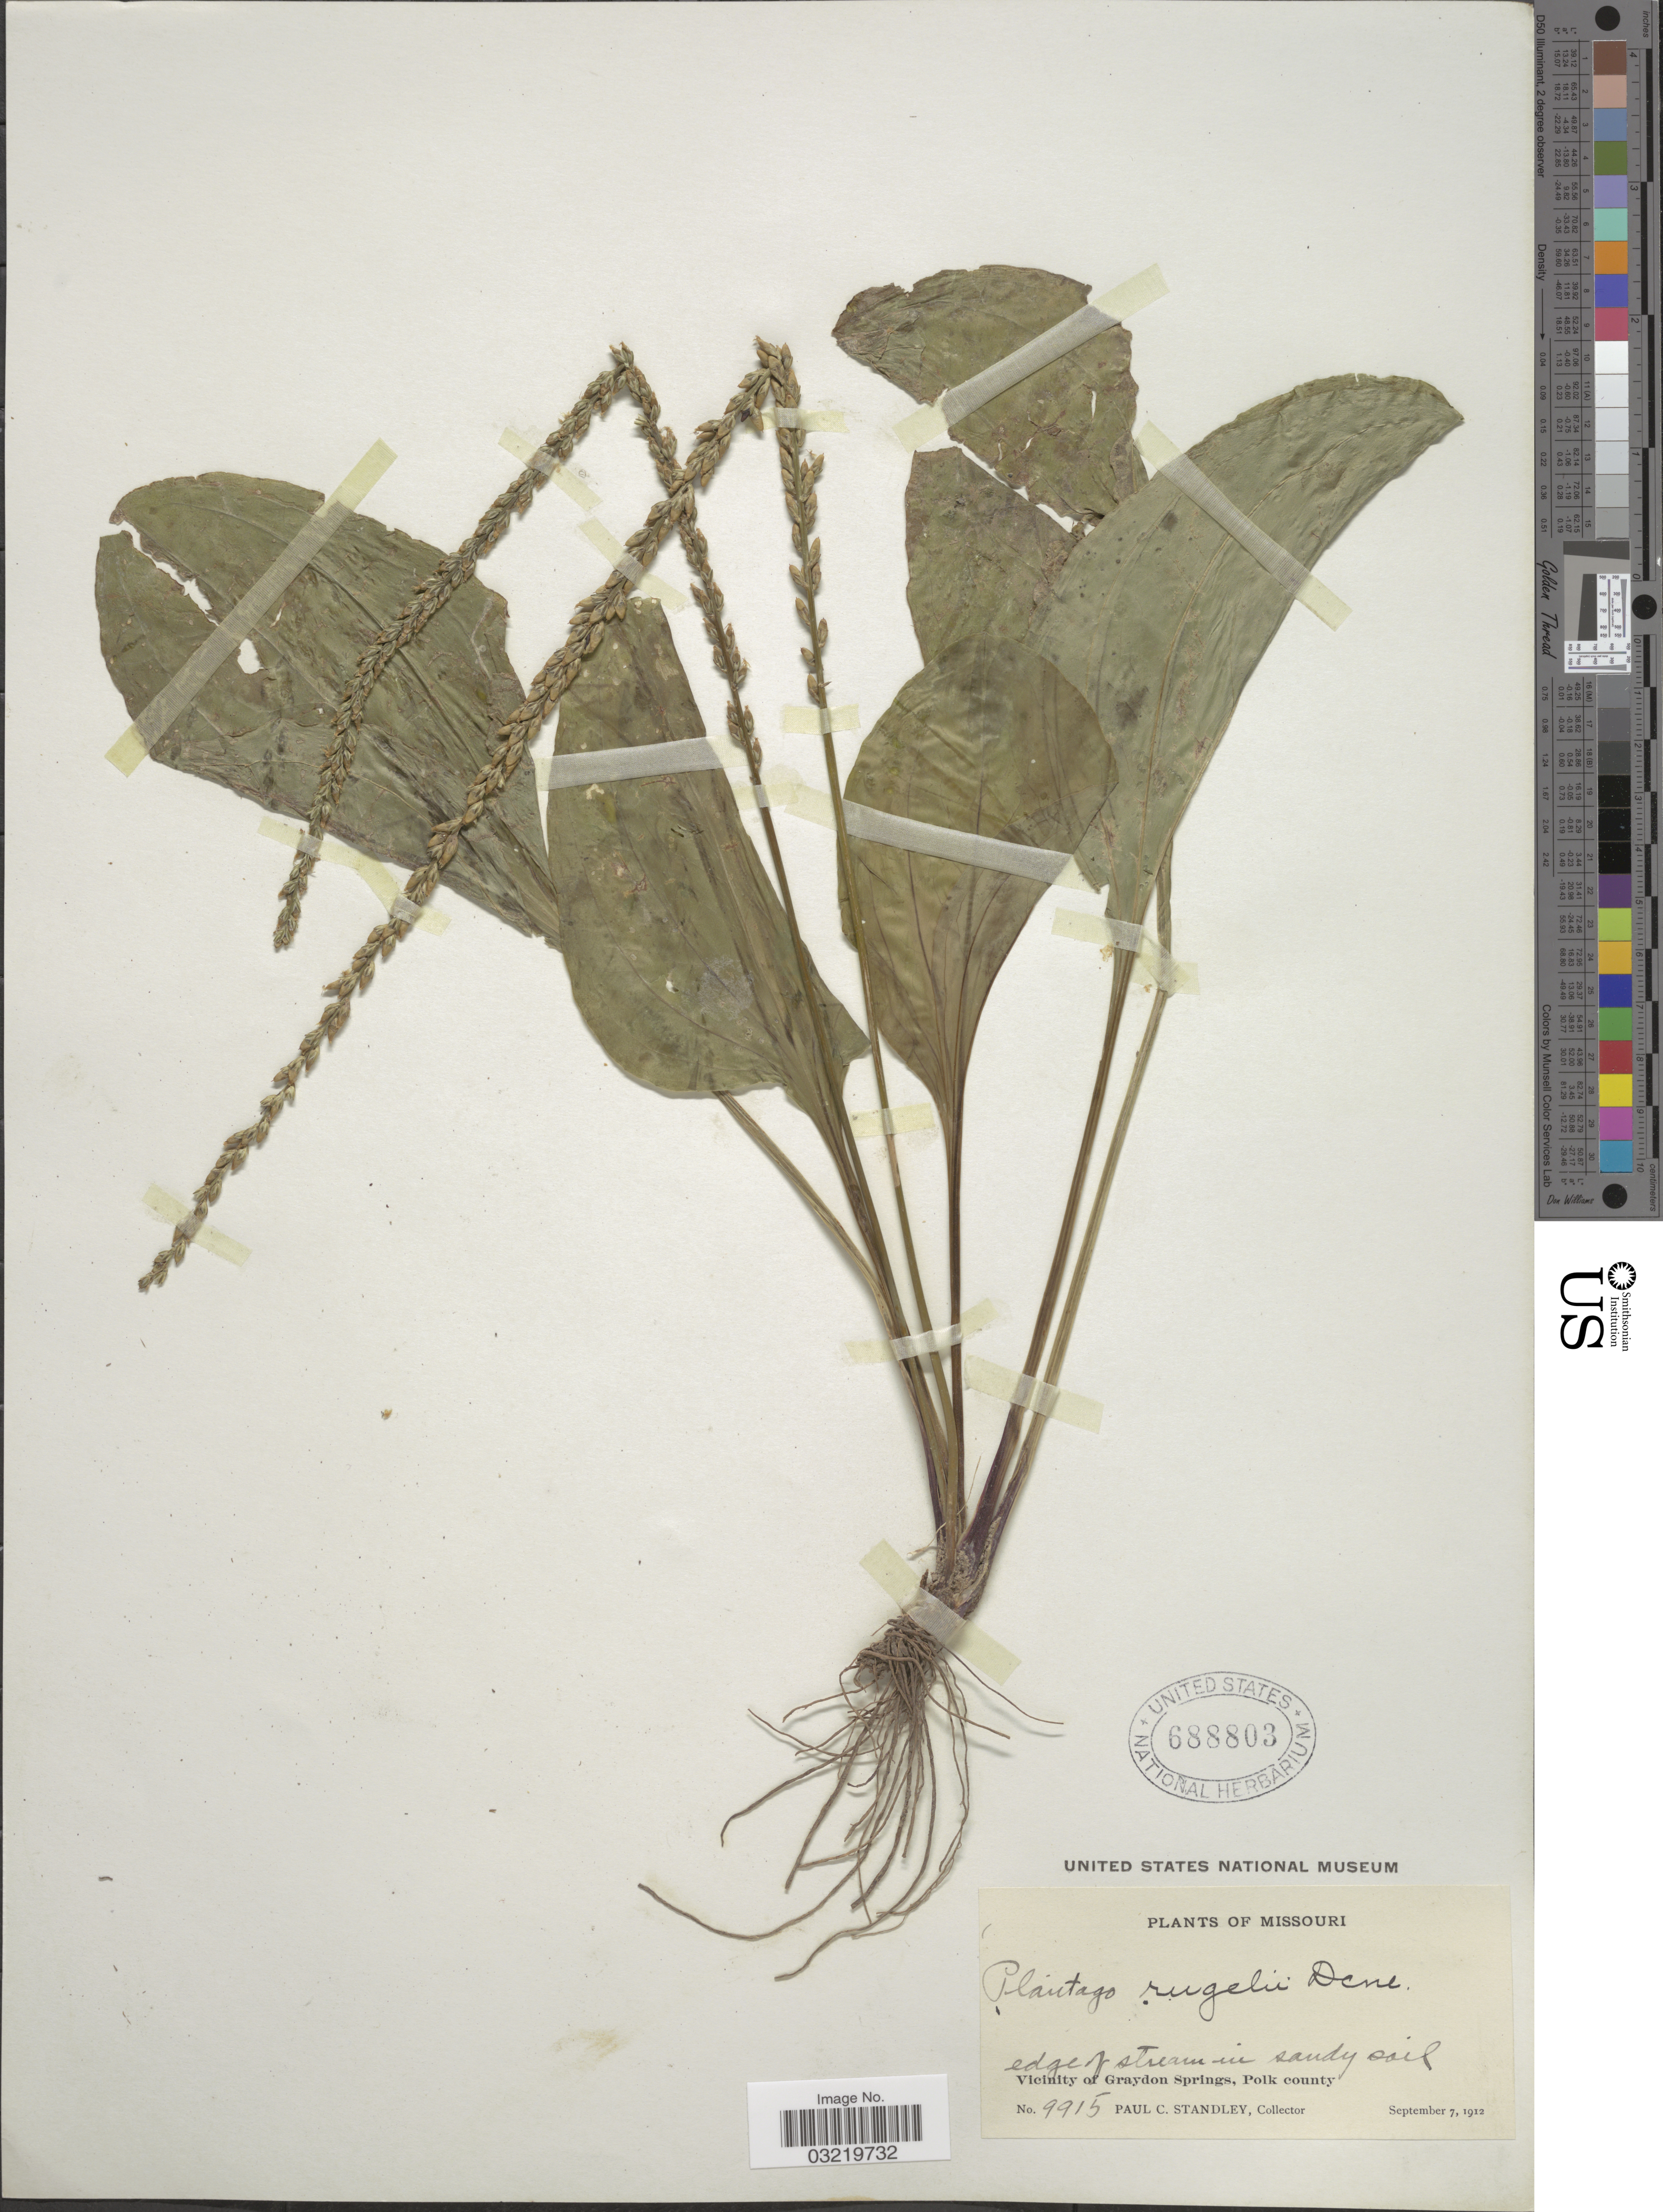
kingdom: Plantae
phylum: Tracheophyta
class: Magnoliopsida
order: Lamiales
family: Plantaginaceae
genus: Plantago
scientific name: Plantago rugelii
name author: Decne.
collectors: P. C. Standley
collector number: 9915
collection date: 1912-09-07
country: United States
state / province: Missouri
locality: Vicinity of Graydon Springs, Polk county.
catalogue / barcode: US 688803